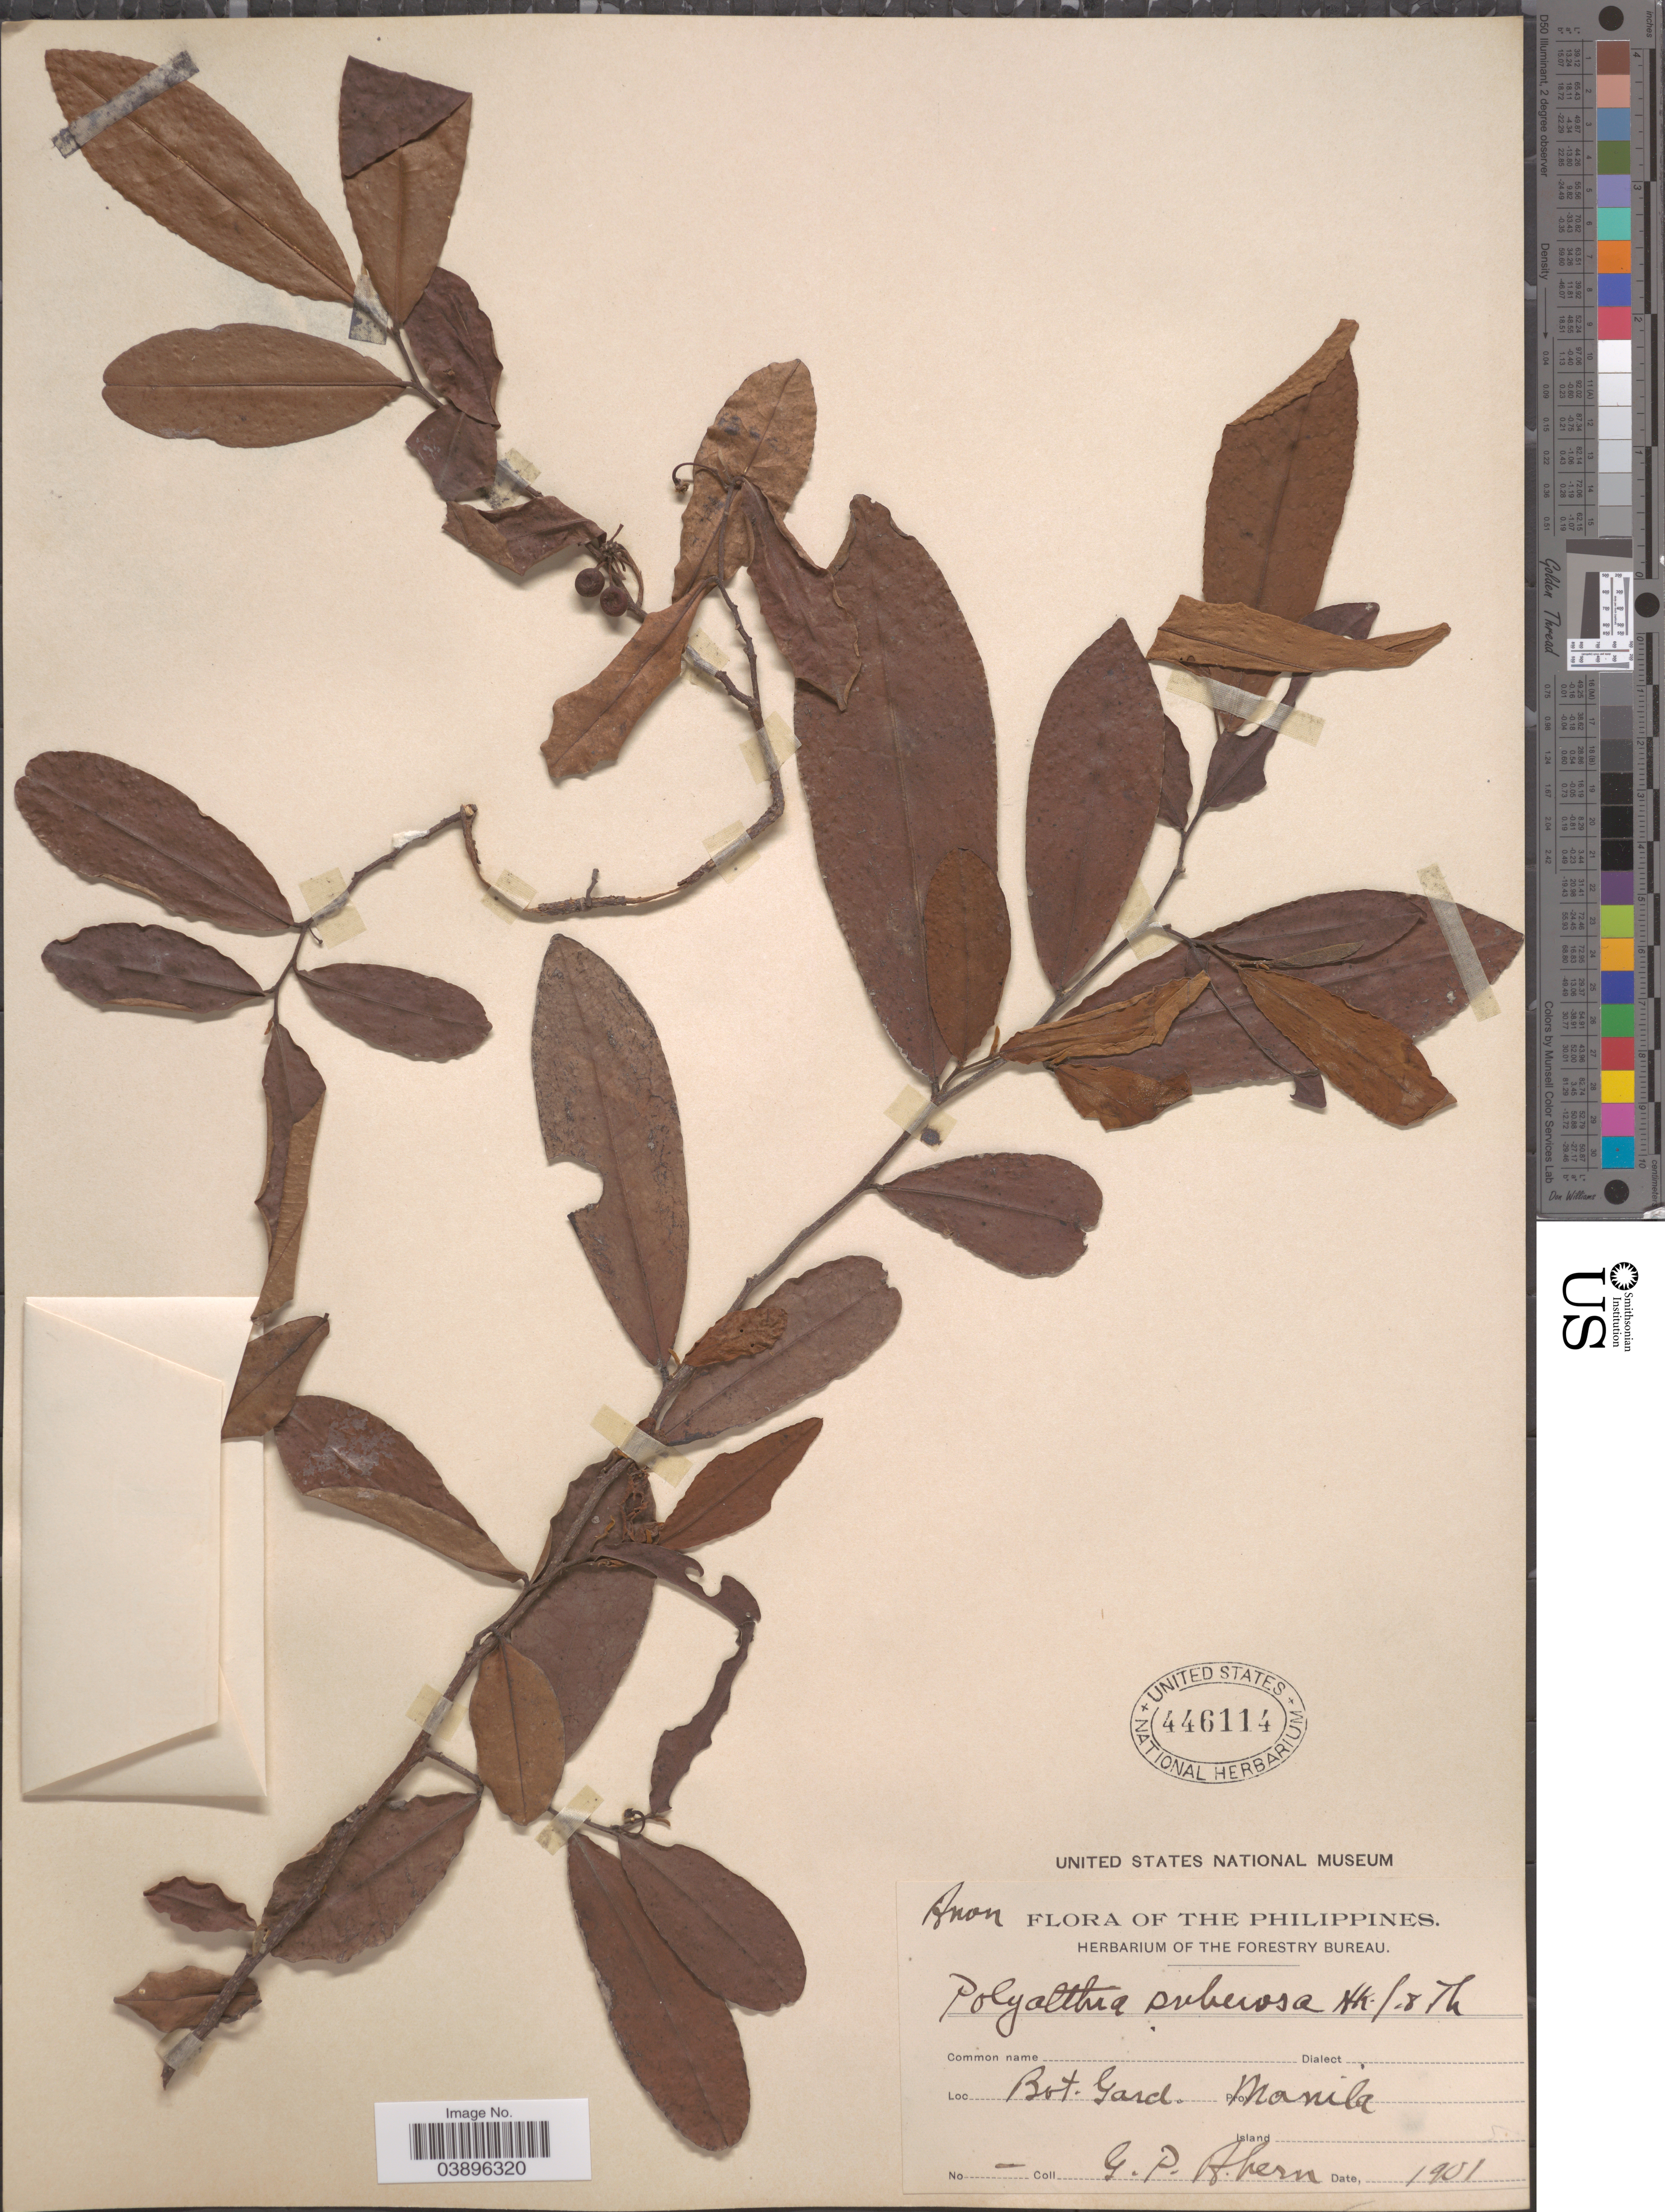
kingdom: Plantae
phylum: Tracheophyta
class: Magnoliopsida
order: Magnoliales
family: Annonaceae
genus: Polyalthia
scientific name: Polyalthia suberosa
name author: (Roxb.) Thwaites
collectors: G. Ahern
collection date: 1901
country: Philippines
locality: Bot. Gard. Manila.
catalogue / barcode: US 446114